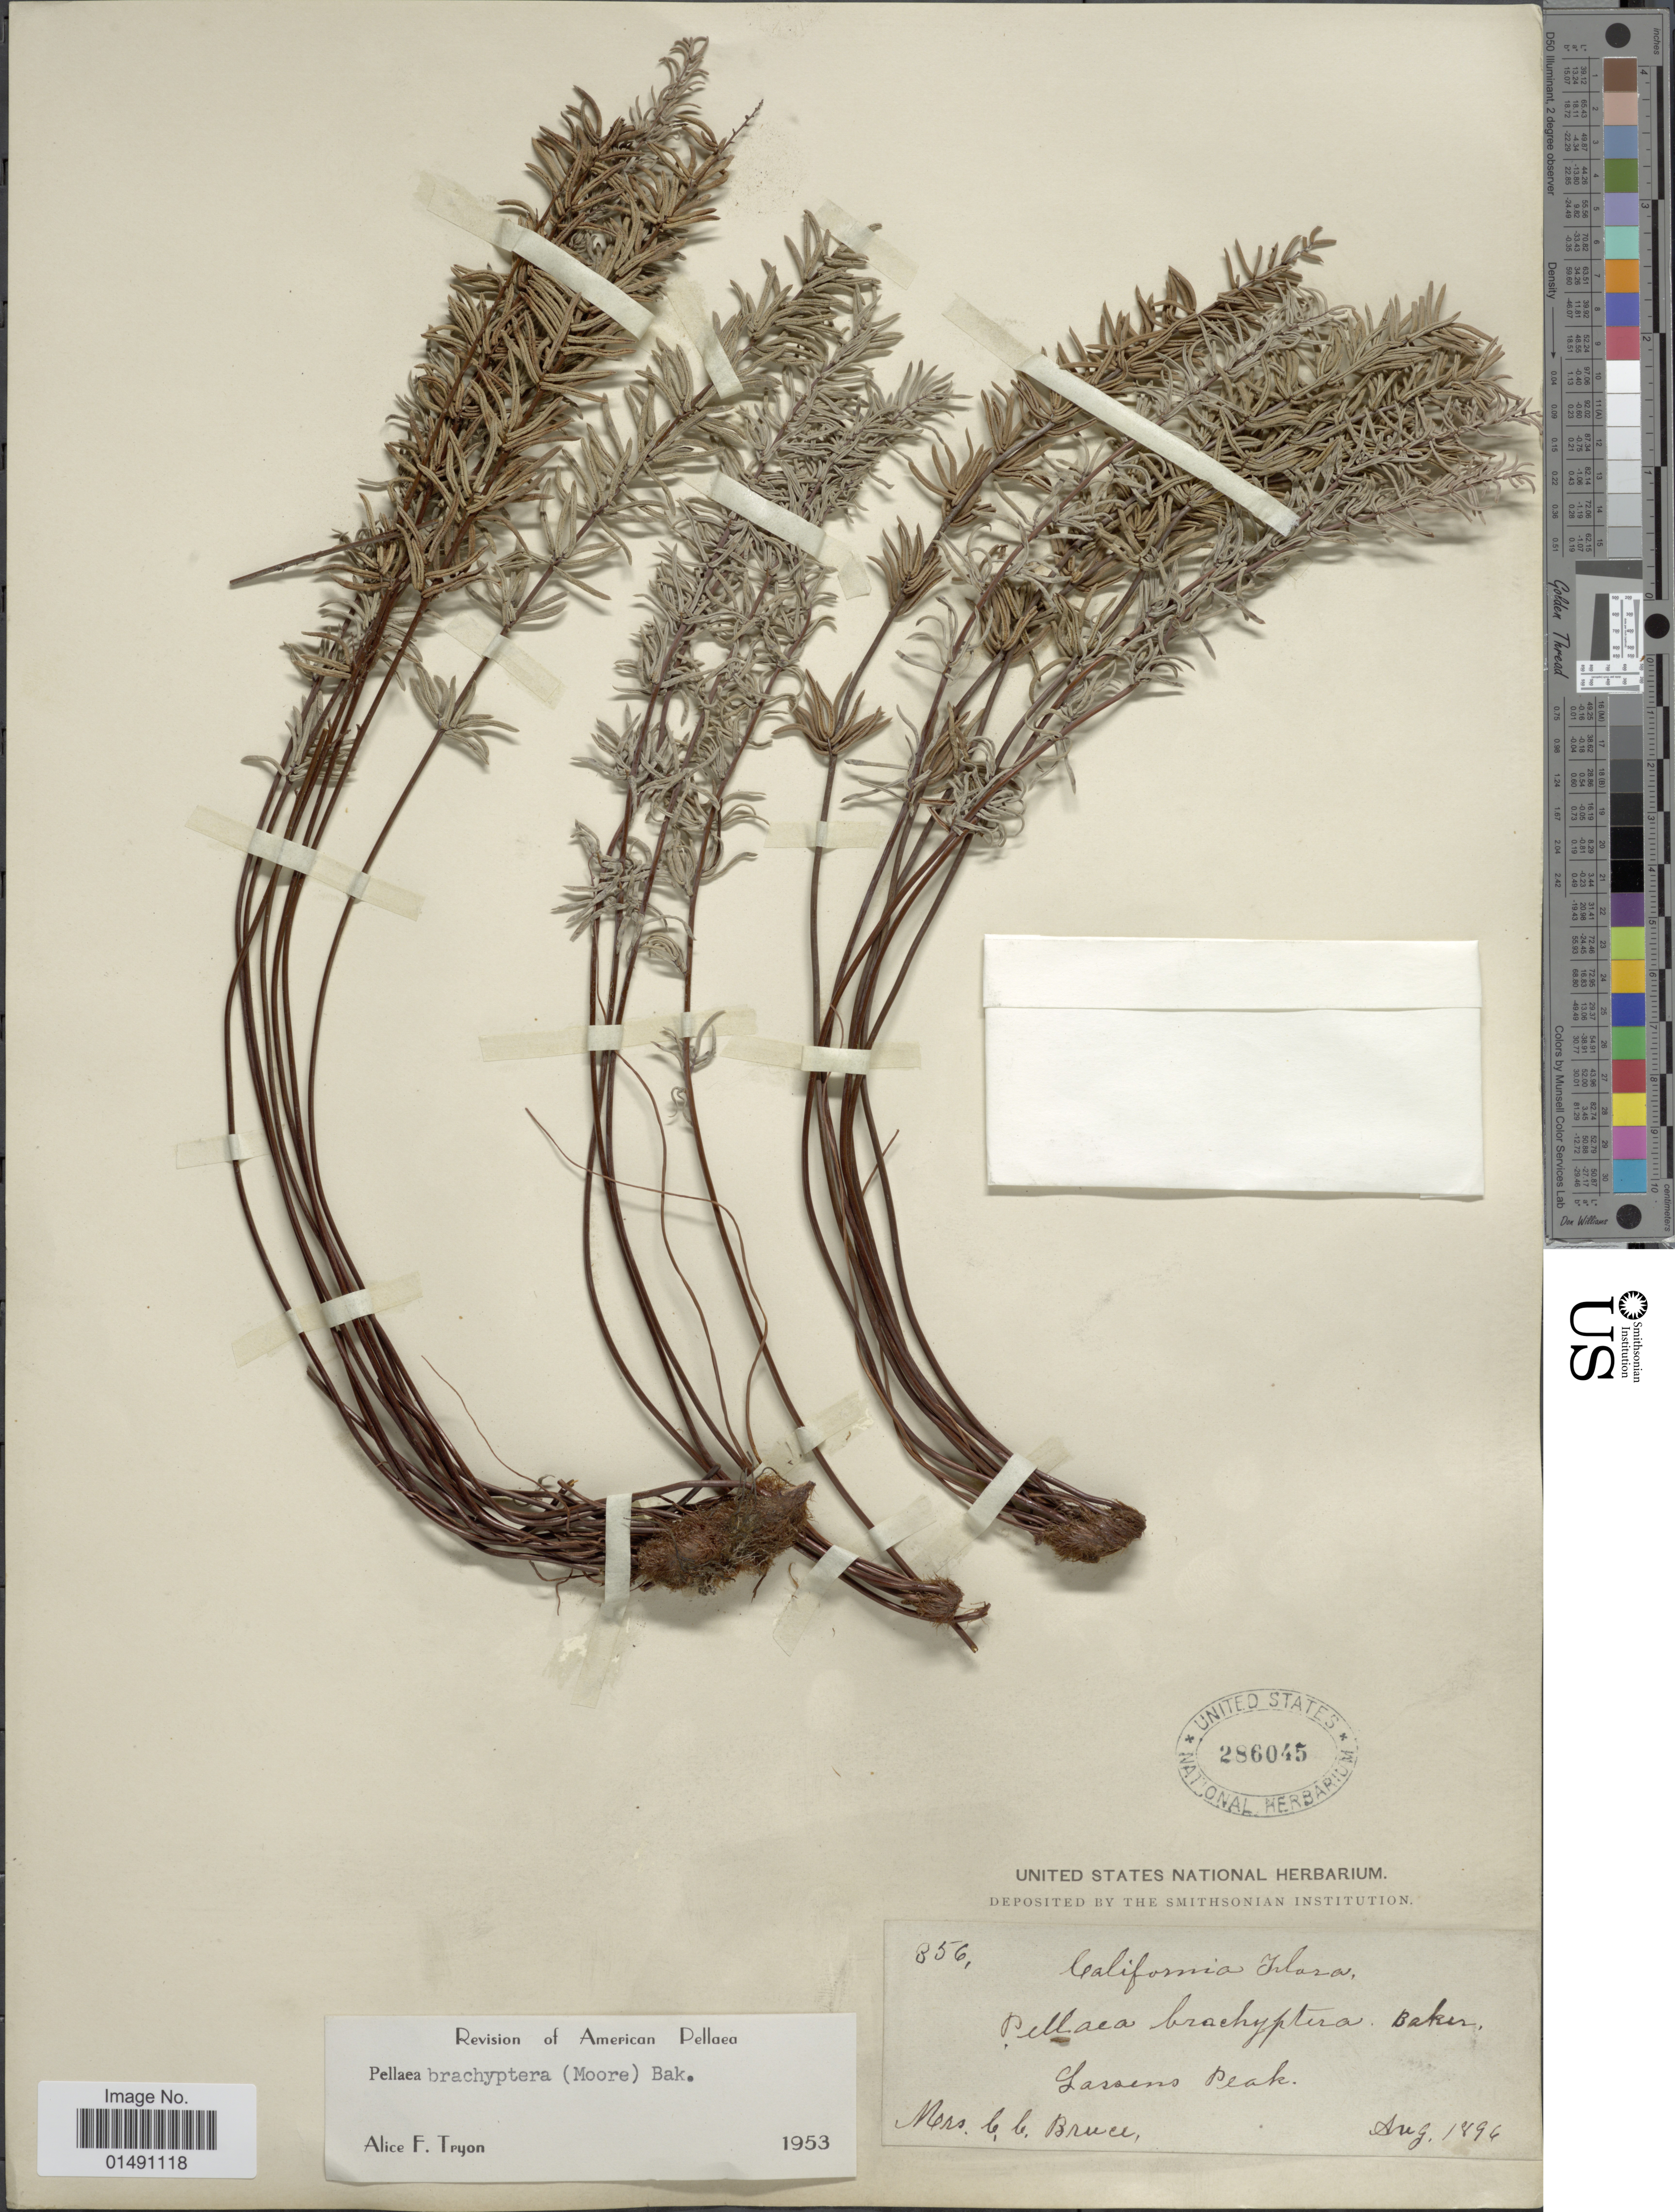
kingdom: Plantae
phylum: Tracheophyta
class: Polypodiopsida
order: Polypodiales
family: Pteridaceae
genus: Pellaea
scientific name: Pellaea brachyptera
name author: (T. Moore) Baker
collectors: C. Bruce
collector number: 356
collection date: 1894-08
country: United States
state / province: California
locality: Lassen Peak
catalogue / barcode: US 286045